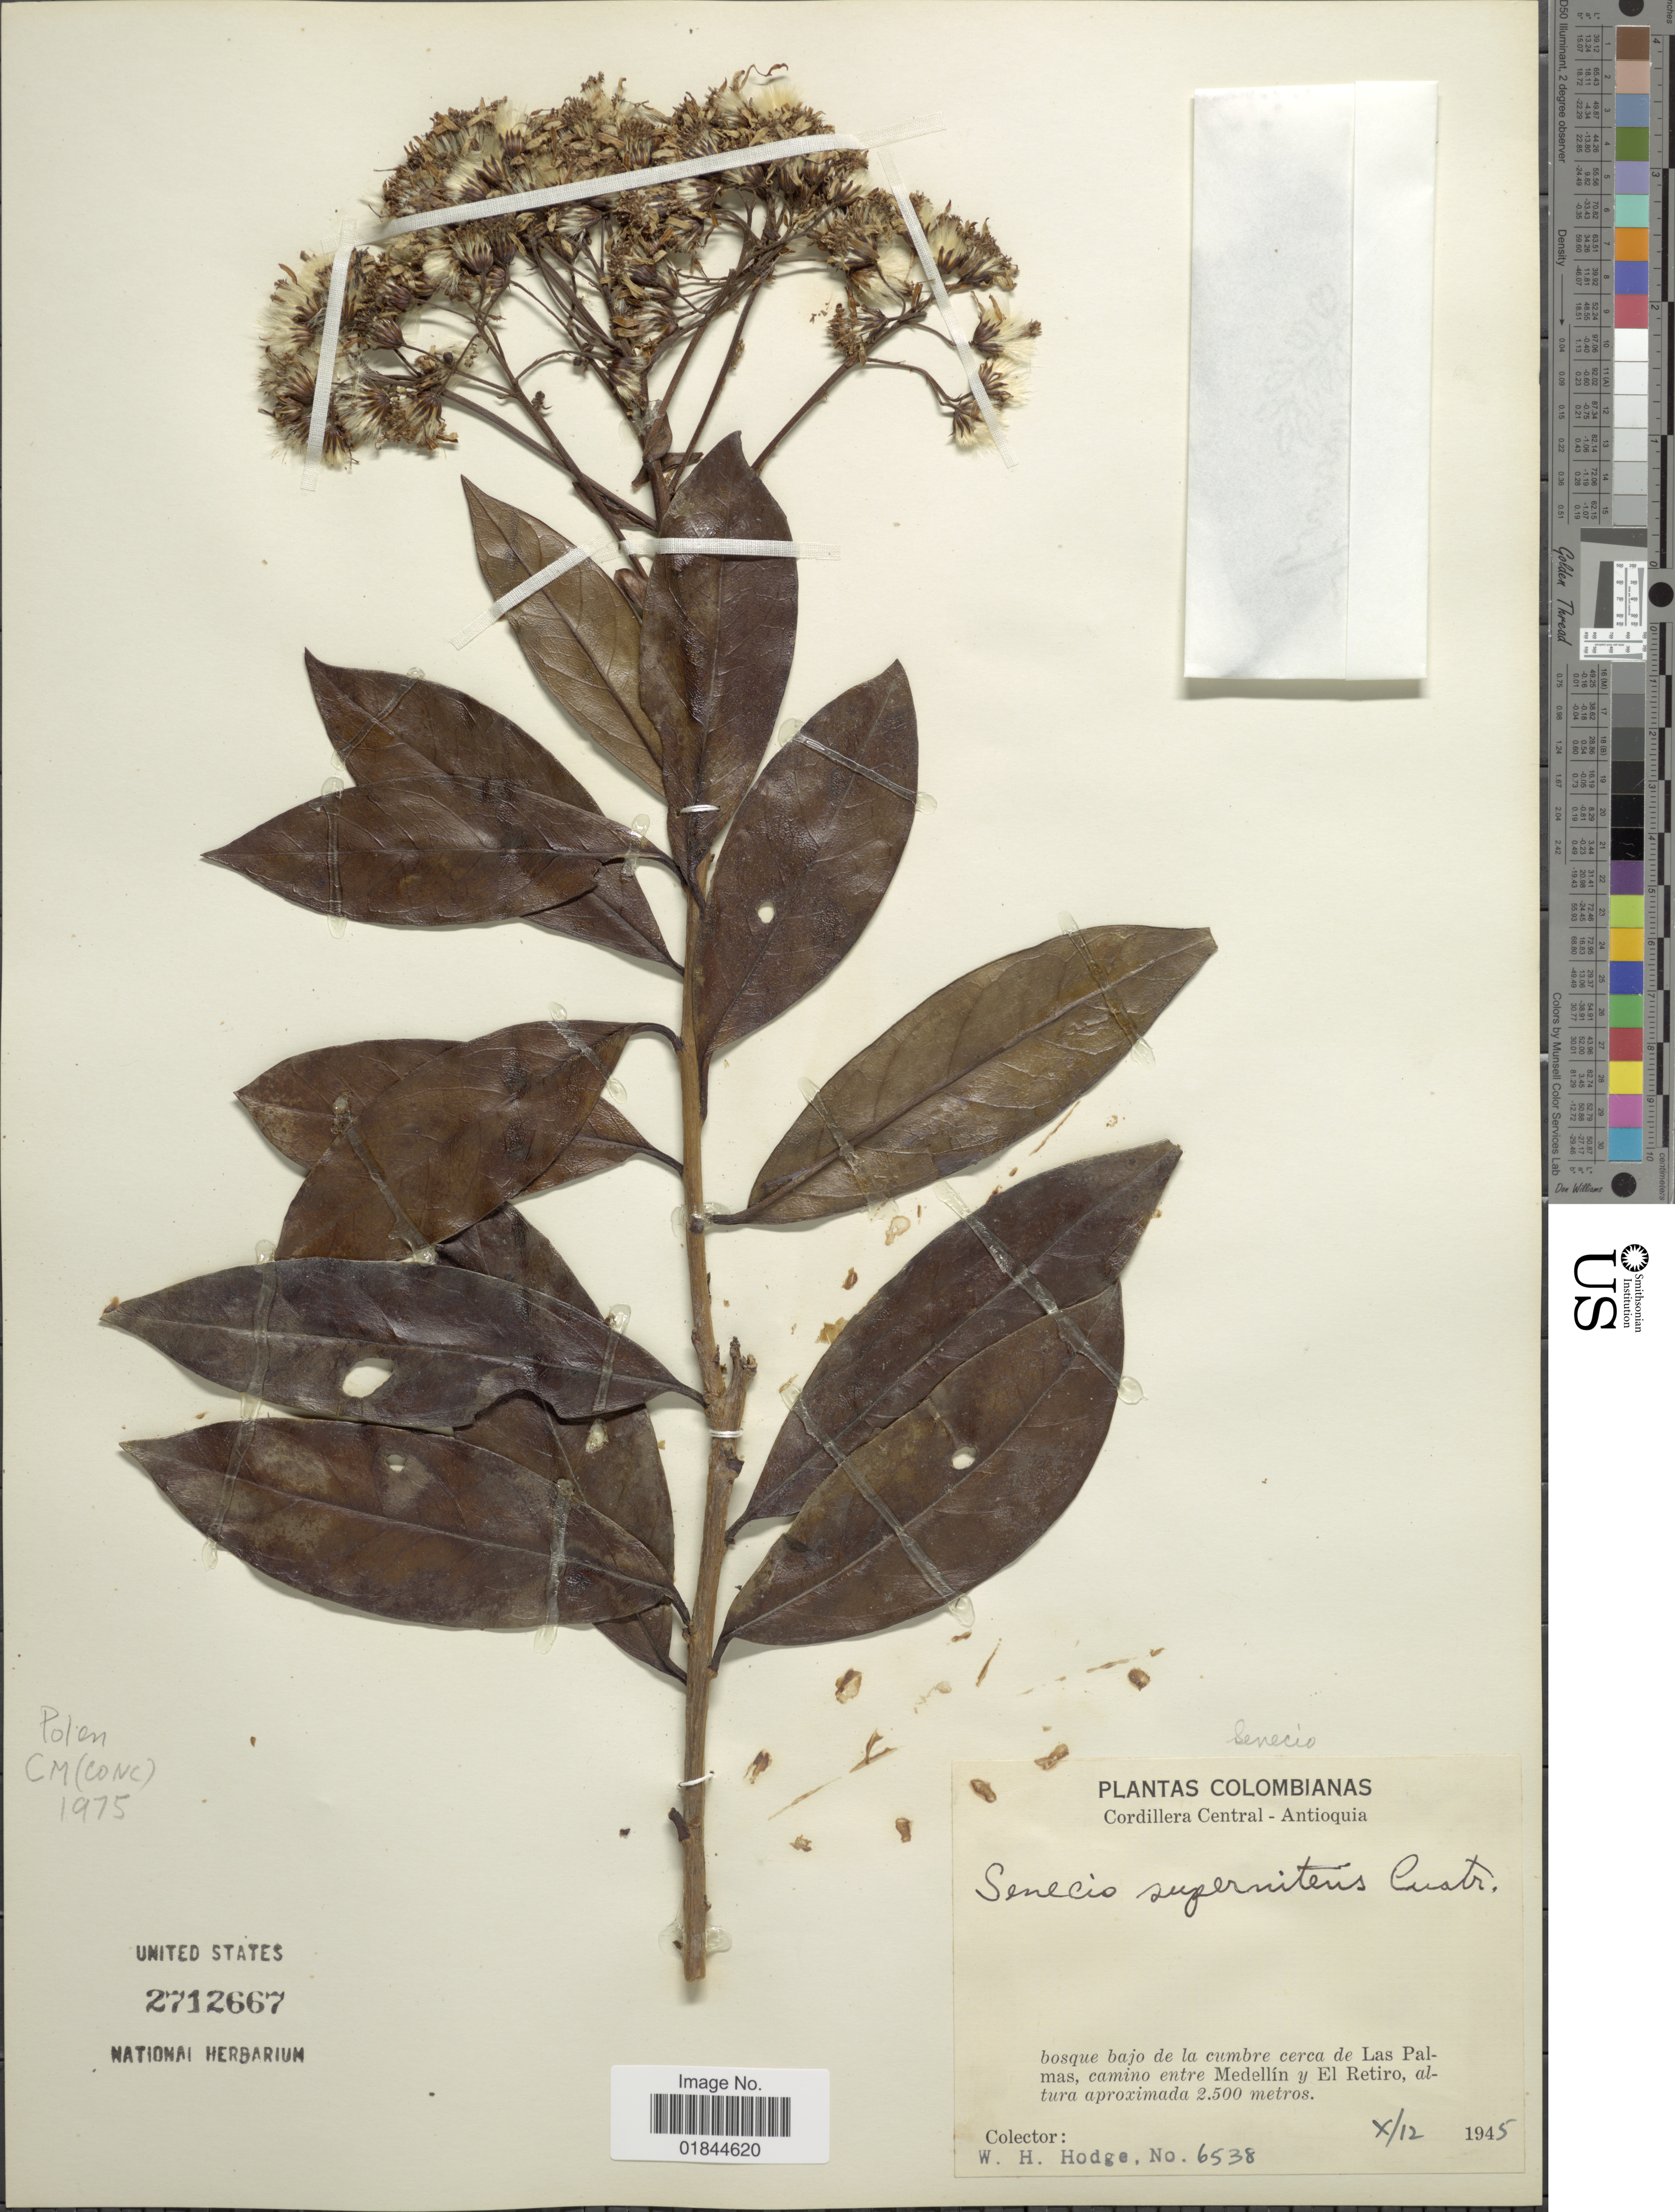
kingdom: Plantae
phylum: Tracheophyta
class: Magnoliopsida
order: Asterales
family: Asteraceae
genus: Pentacalia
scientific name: Pentacalia supernitens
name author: (Cuatrec.) Cuatrec.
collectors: W. Hodge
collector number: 6538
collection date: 1945-10-12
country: Colombia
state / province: Antioquia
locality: Cordillera Central, cerca de Las Palmas, camino entre Medellin y El Retiro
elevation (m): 2500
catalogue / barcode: US 2712667